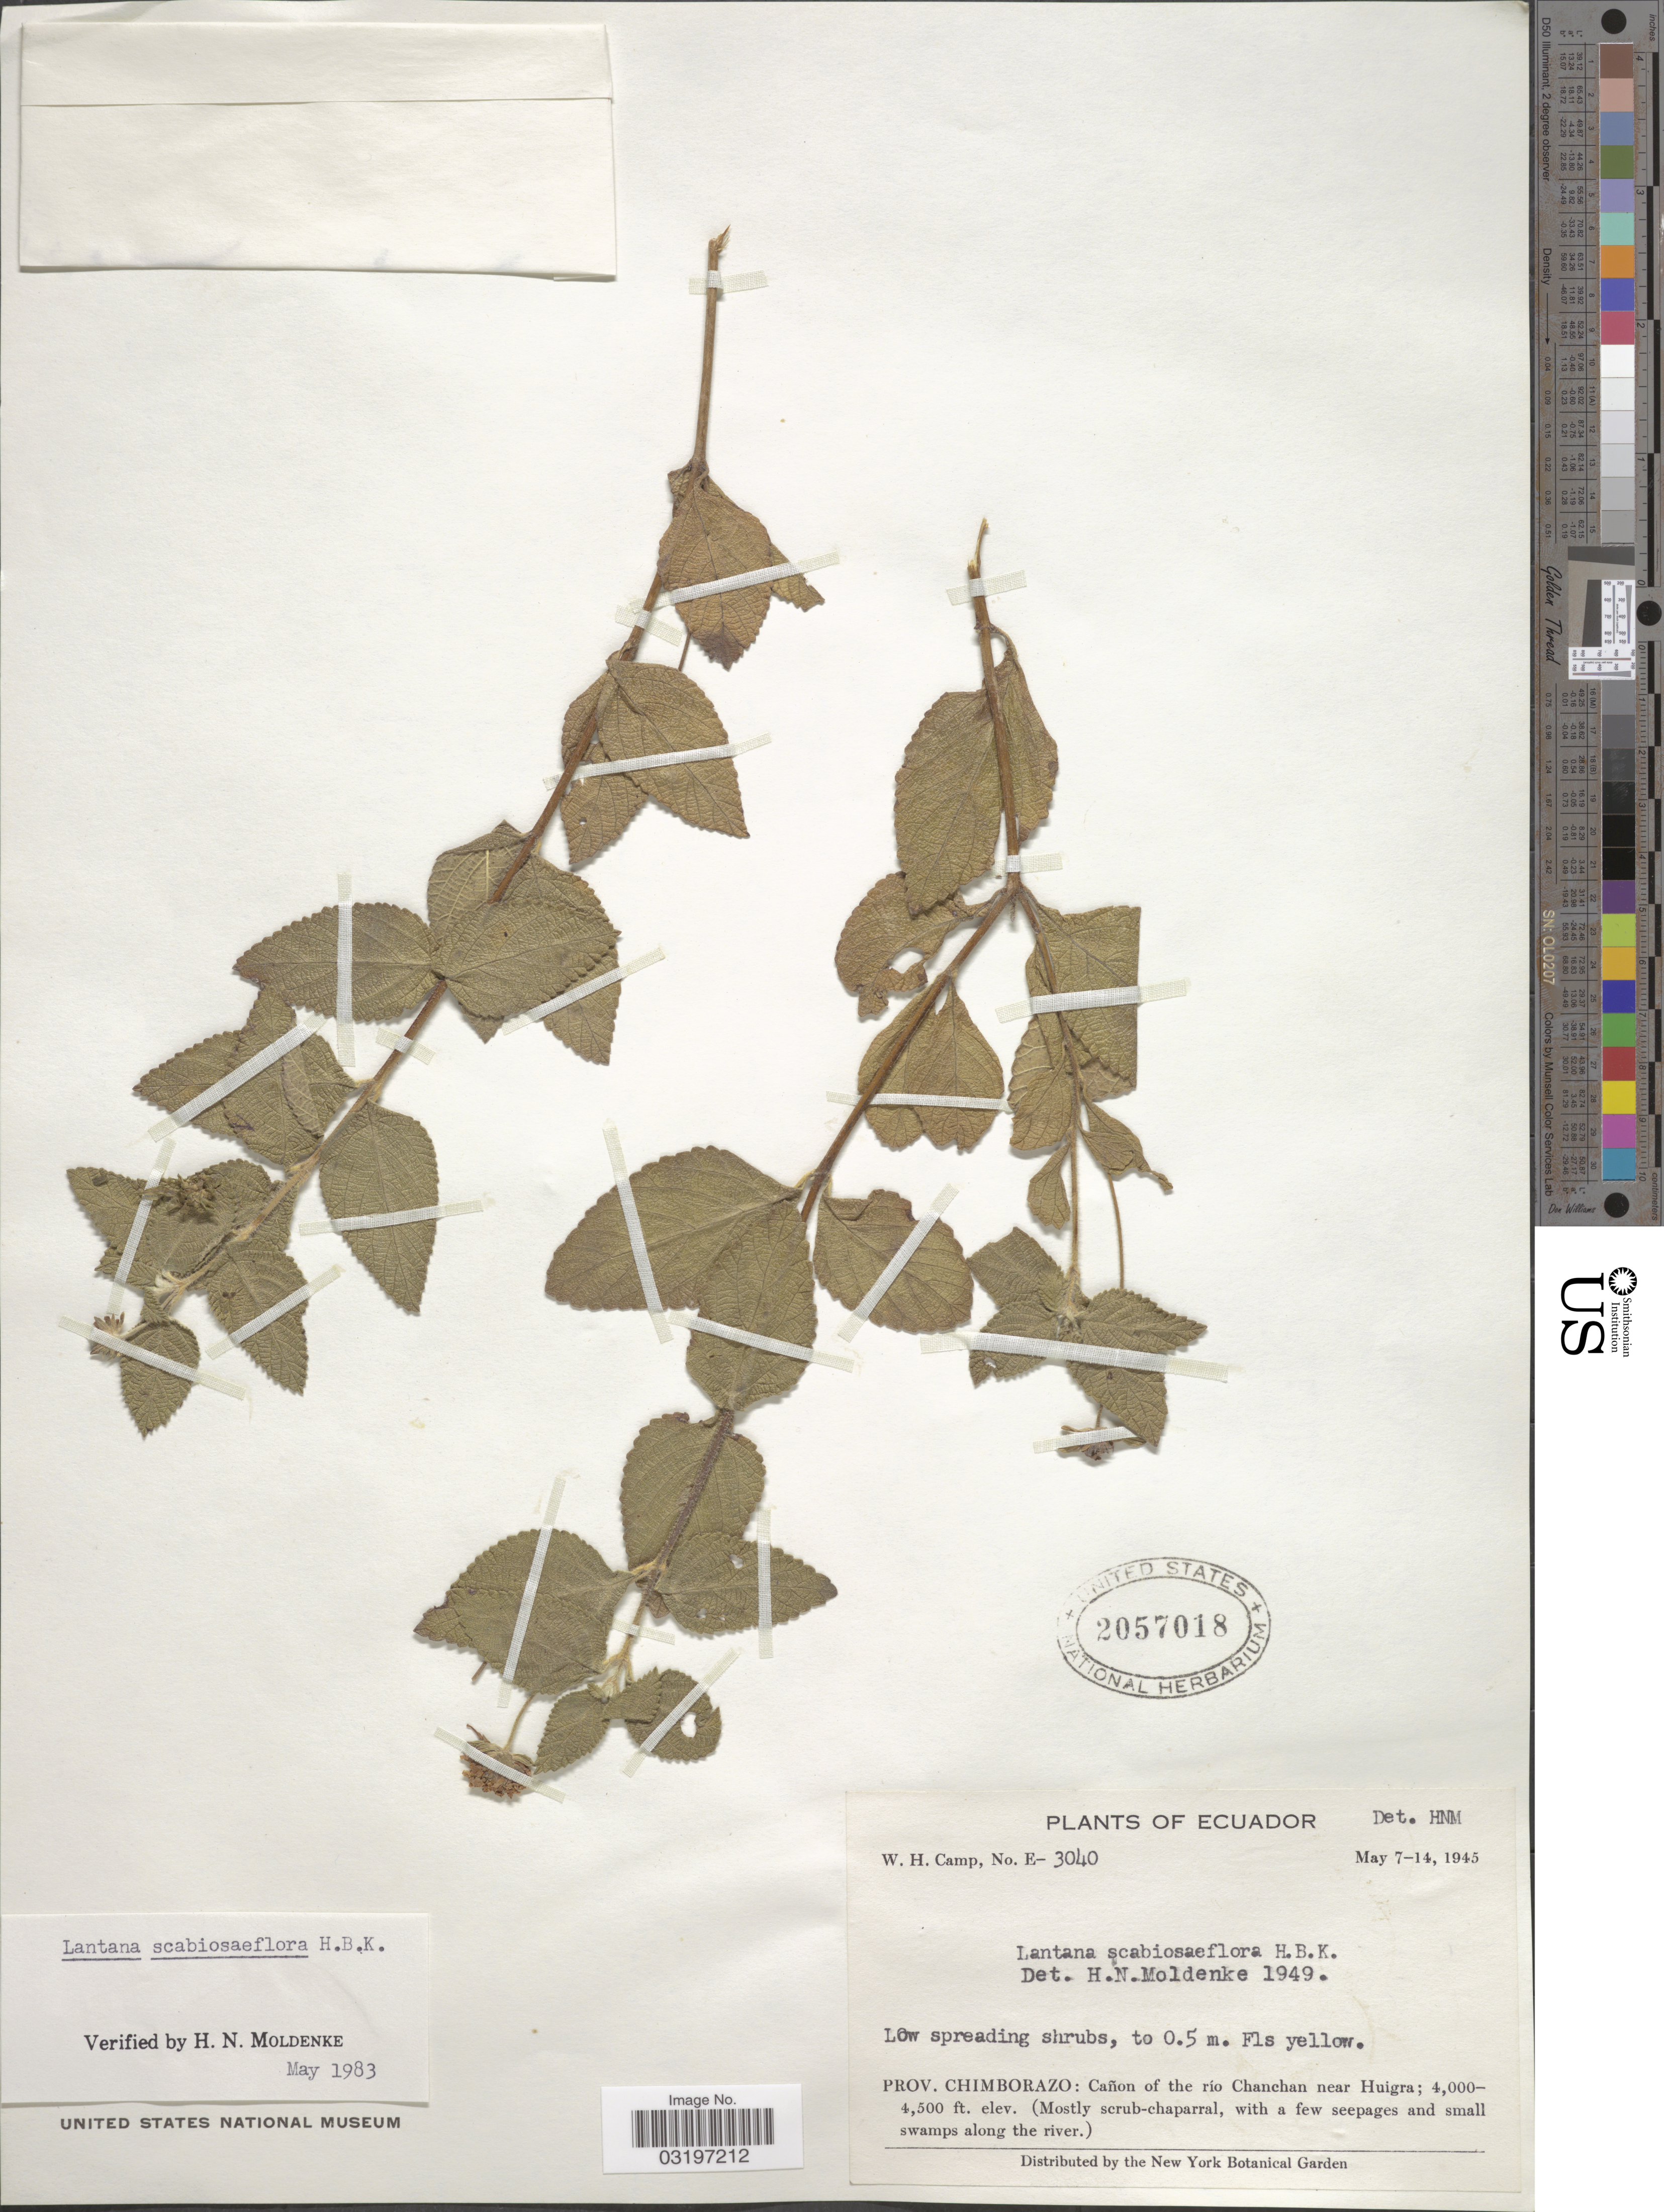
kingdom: Plantae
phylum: Tracheophyta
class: Magnoliopsida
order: Lamiales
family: Verbenaceae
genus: Lantana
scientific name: Lantana scabiosiflora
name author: Kunth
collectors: W. H. Camp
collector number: E-3040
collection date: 1945-05-07/1945-05-14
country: Ecuador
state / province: Chimborazo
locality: Cañon of the río Chanchan near Huigra.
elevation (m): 1219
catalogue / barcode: US 2057018